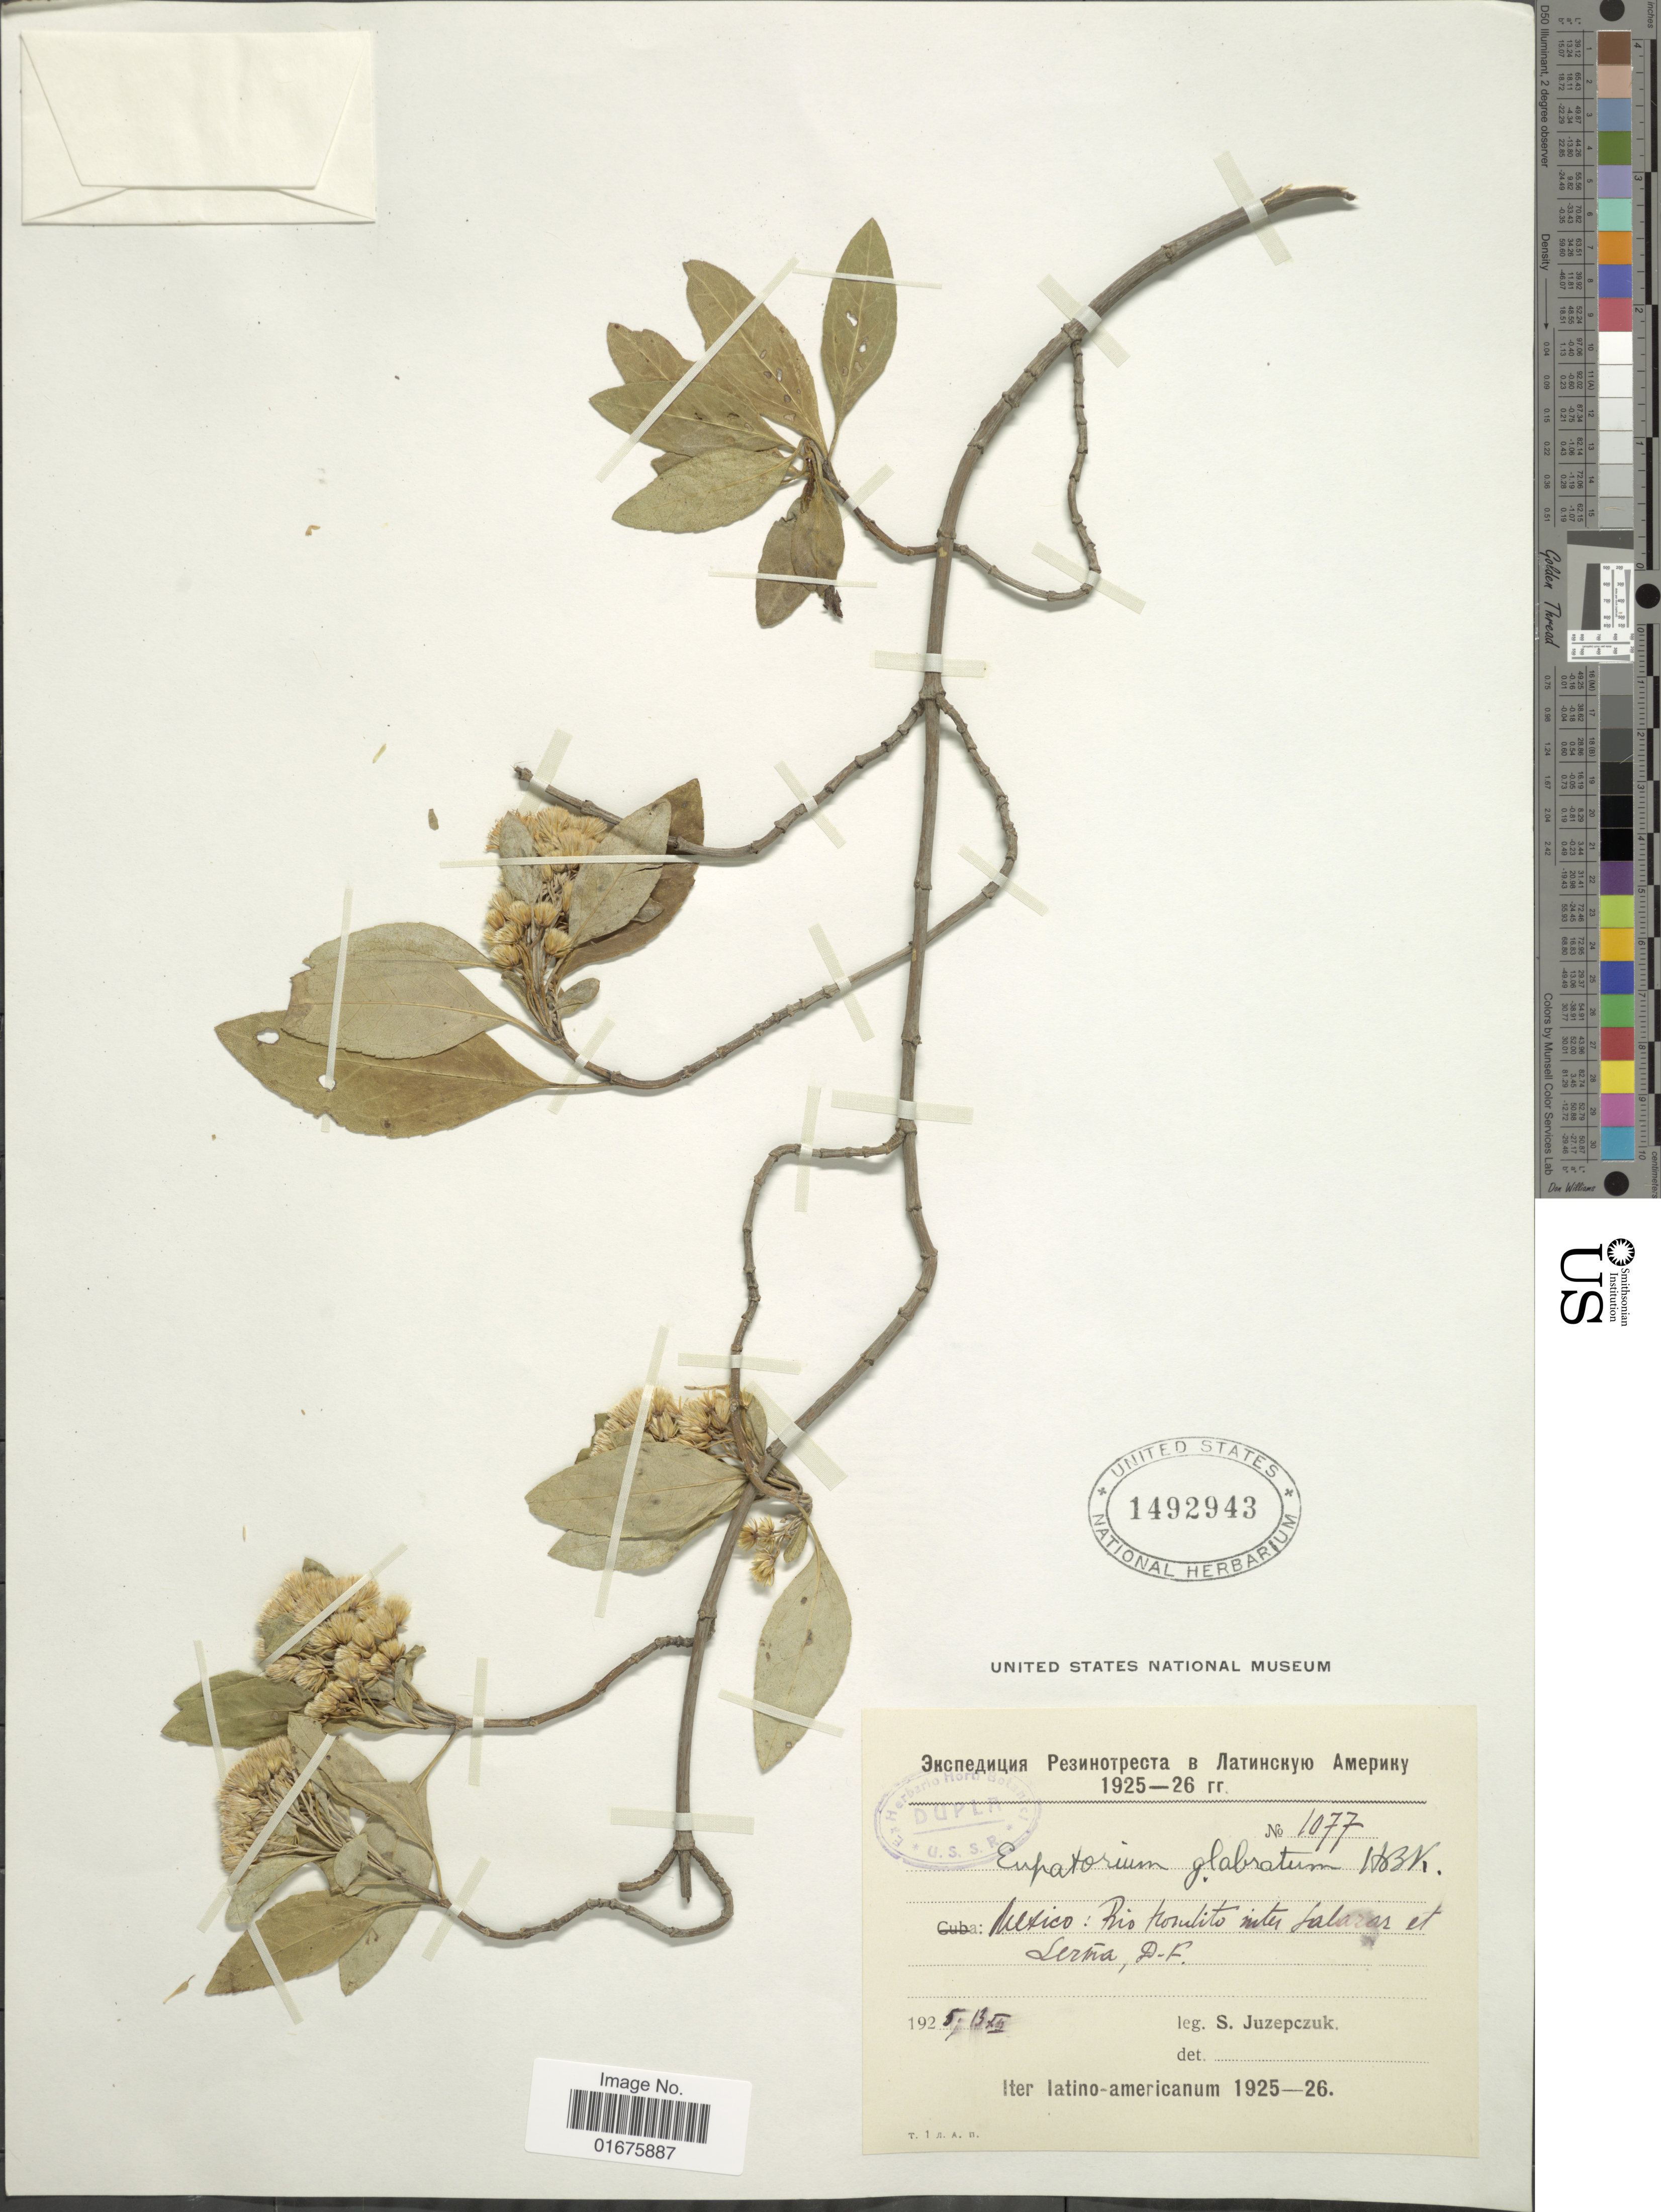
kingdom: Plantae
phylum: Tracheophyta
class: Magnoliopsida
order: Asterales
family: Asteraceae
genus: Ageratina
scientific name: Ageratina glabrata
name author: (Kunth) R.M. King & H. Rob.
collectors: S. V. Juzepczuk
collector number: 1077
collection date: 1925-12-13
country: Mexico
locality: Rio Nosulito inter Salvazar et Servia [interpreted]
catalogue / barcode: US 1492943